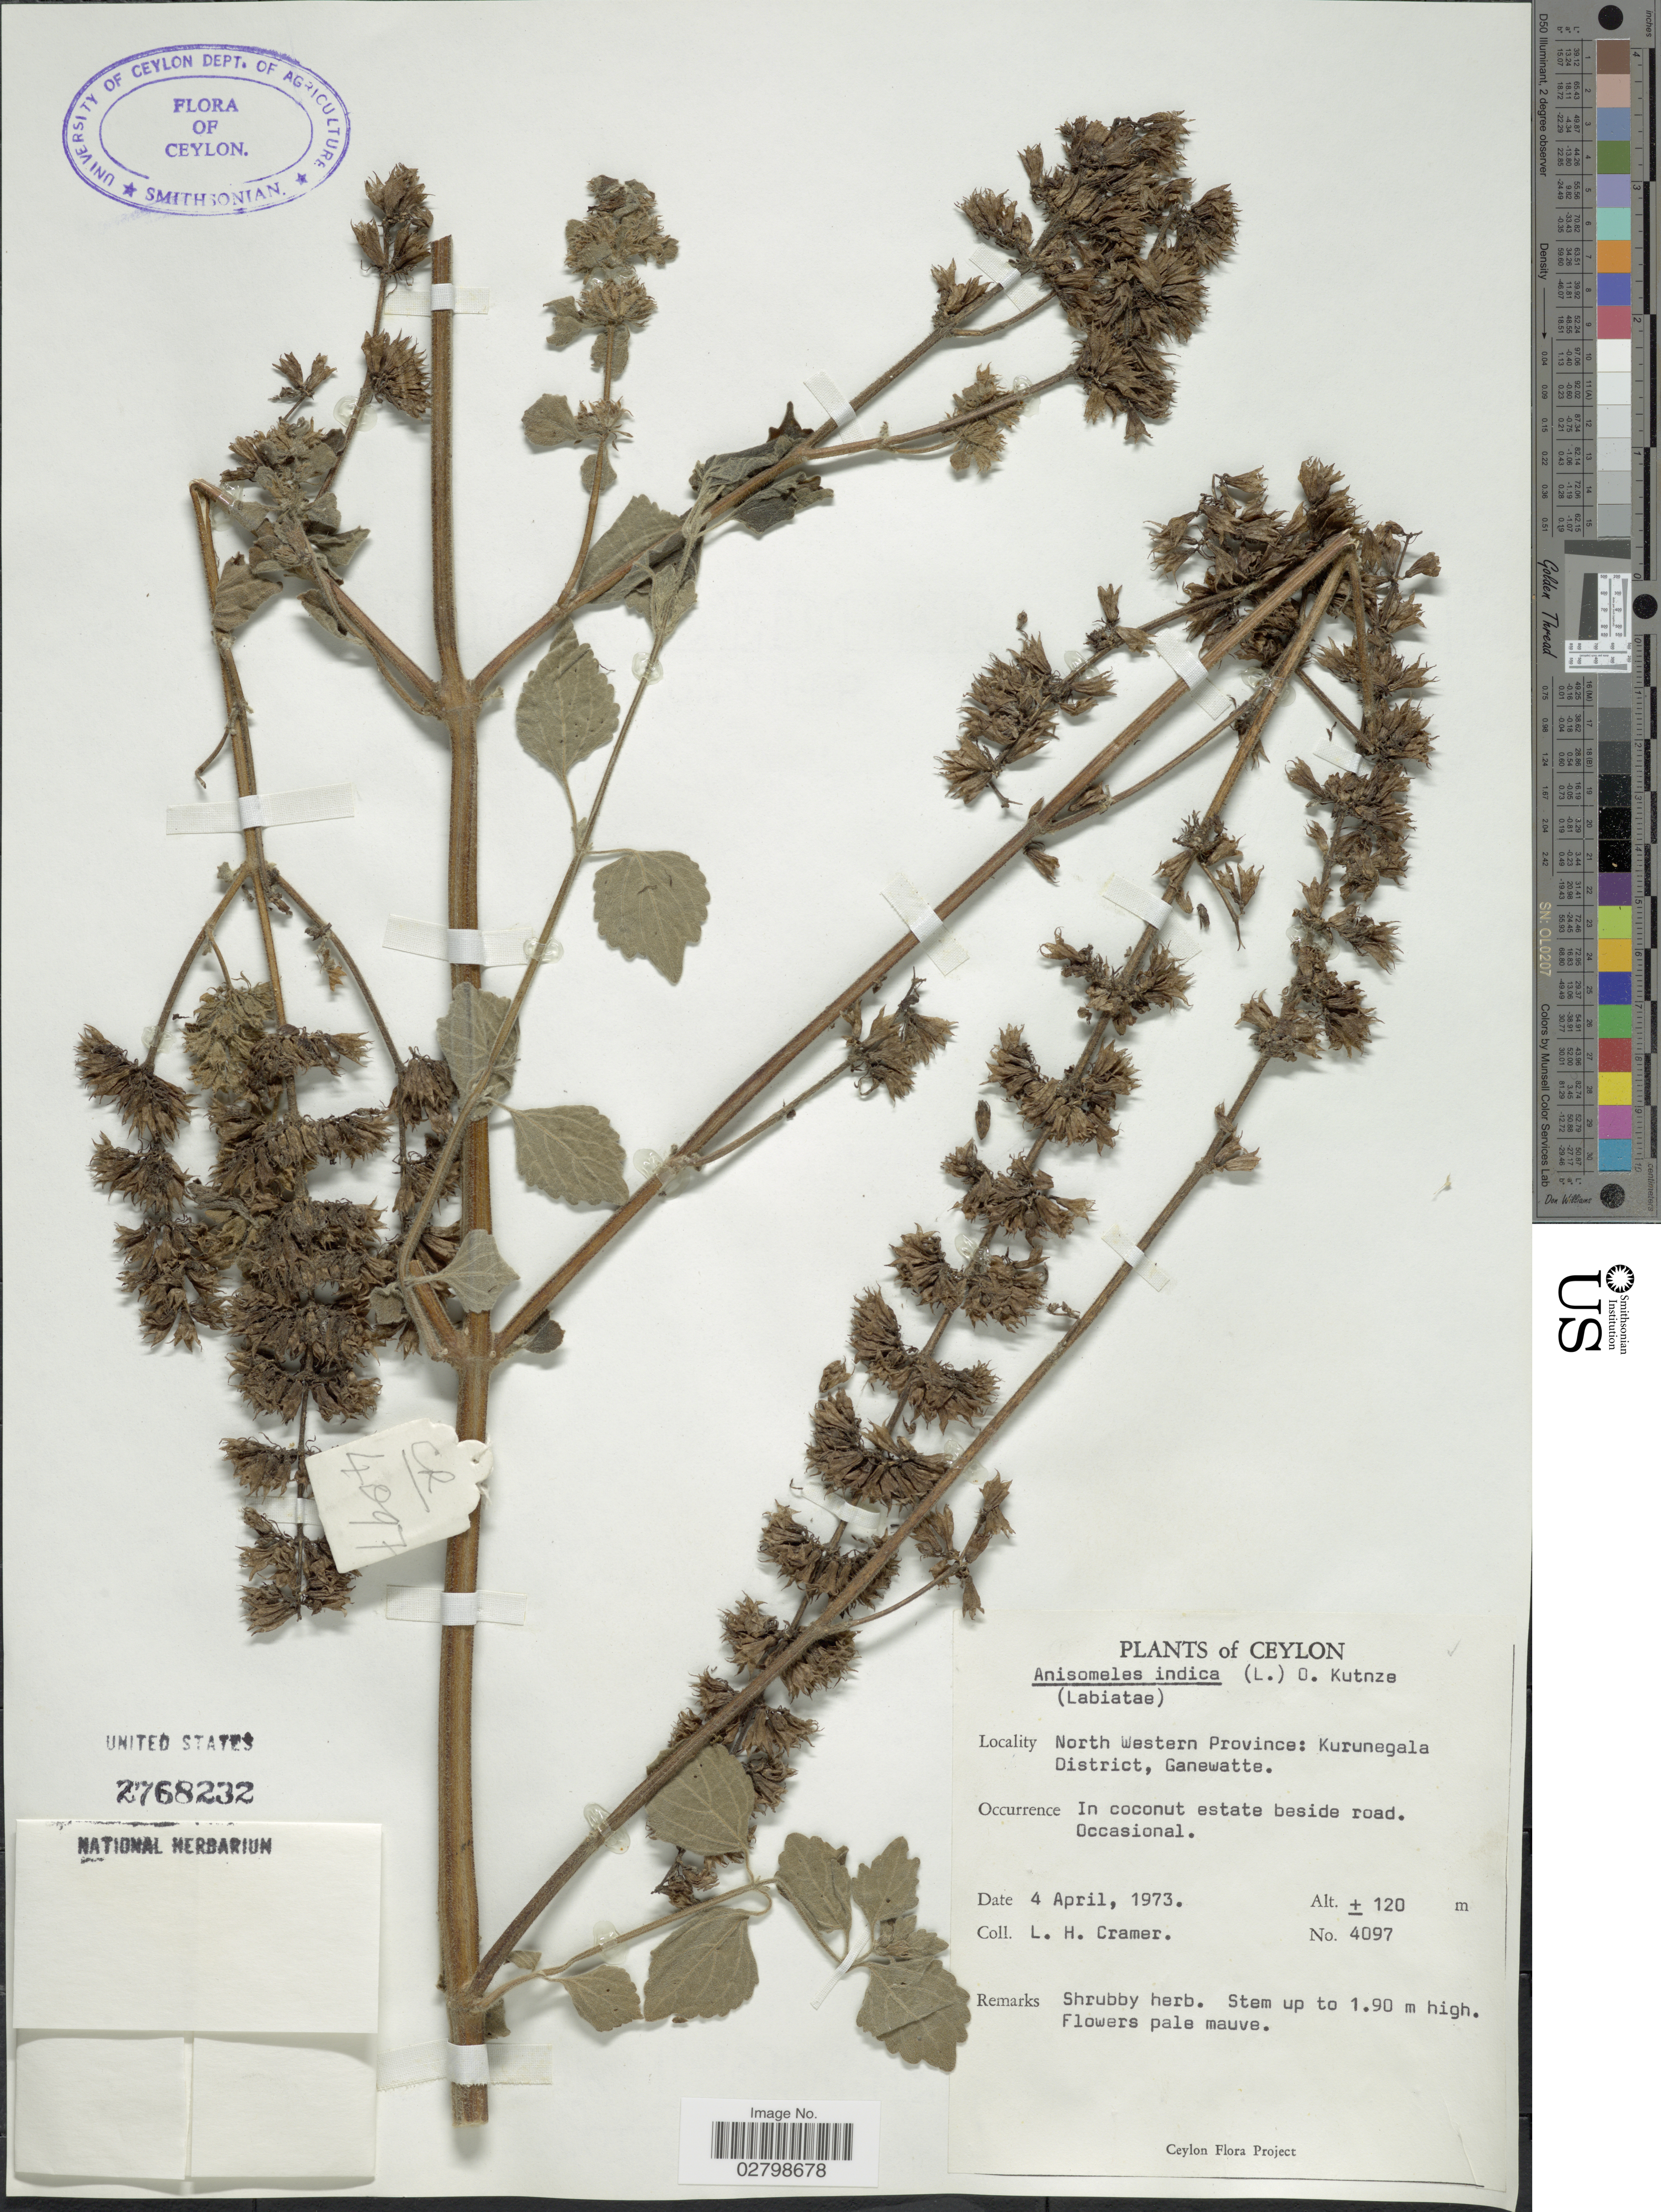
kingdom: Plantae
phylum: Tracheophyta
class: Magnoliopsida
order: Lamiales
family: Lamiaceae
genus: Anisomeles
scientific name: Anisomeles indica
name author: (L.) Kuntze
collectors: L. H. Cramer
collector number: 4097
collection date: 1973-04-04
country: Sri Lanka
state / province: North Western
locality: Ceylon, Kurunegala District, Ganewatte, in coconut estate beside road.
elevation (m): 120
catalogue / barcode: US 2768232